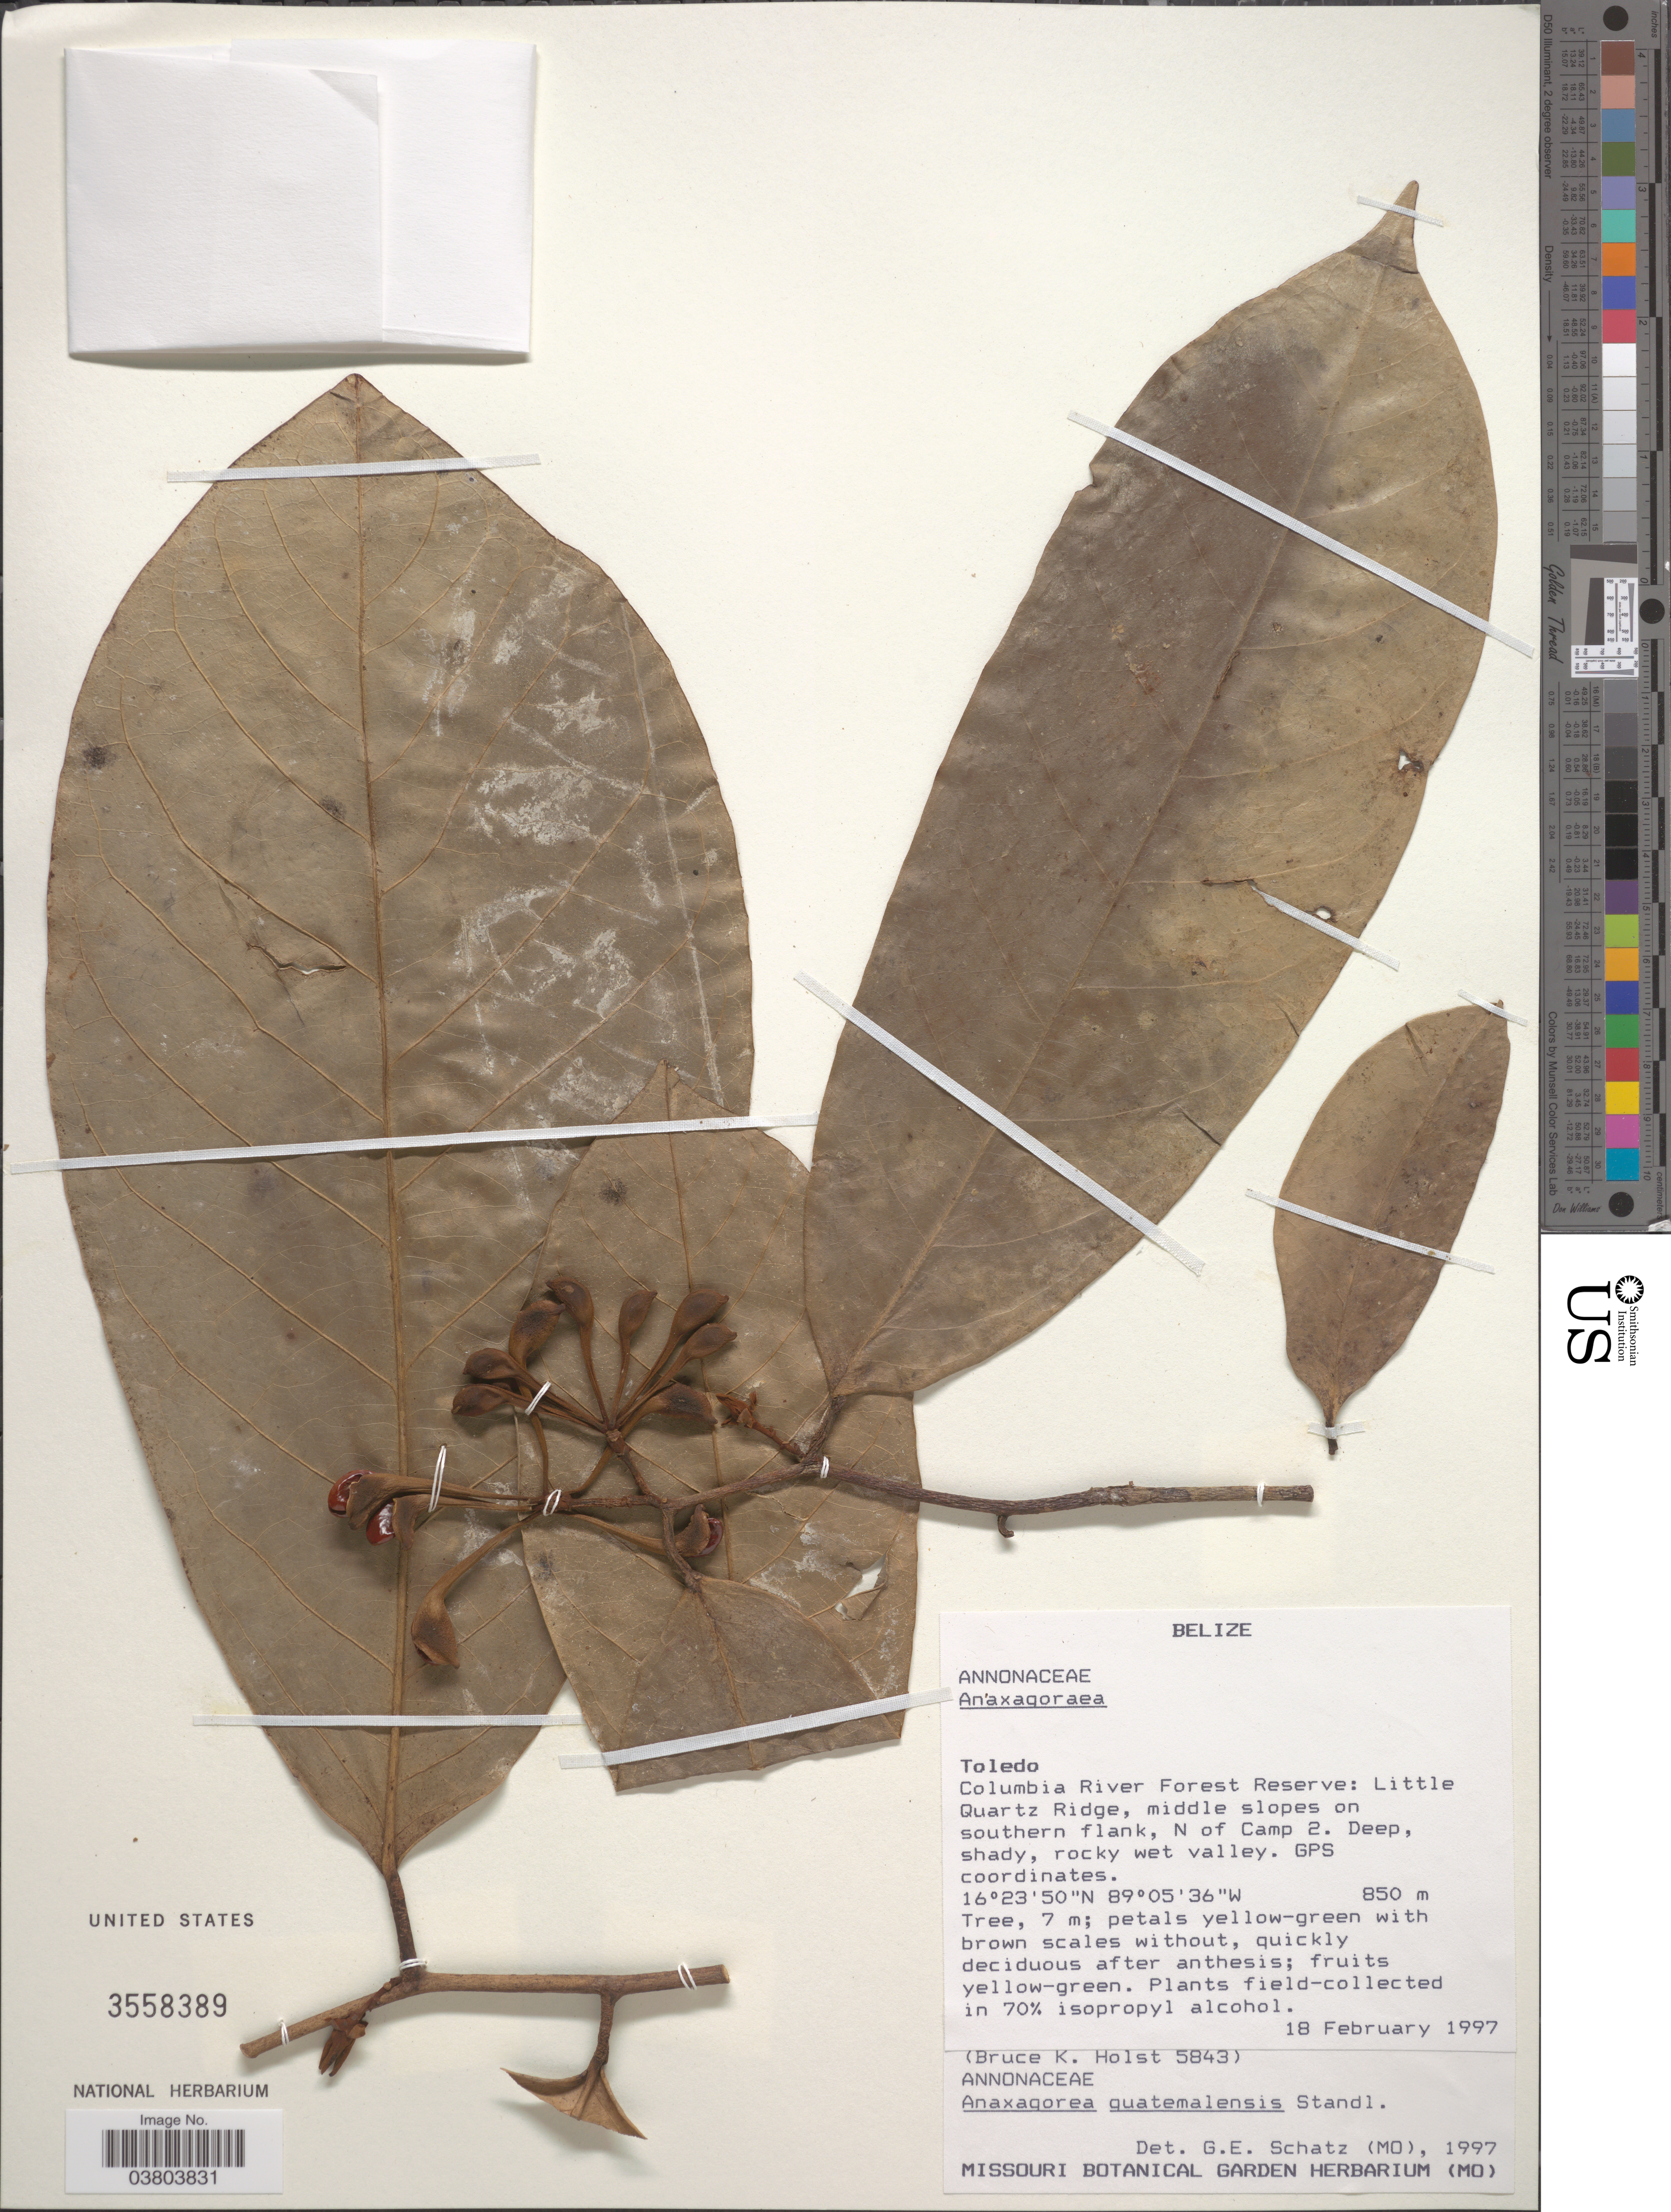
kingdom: Plantae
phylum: Tracheophyta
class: Magnoliopsida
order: Magnoliales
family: Annonaceae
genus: Anaxagorea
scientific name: Anaxagorea guatemalensis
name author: Standl.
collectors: B. Holst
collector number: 5843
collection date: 1997-02-18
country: Belize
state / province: Toledo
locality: Columbia River Forest Reserve: Little Quartz Ridge, middle slopes on southern flank, N of Camp 2.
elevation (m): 850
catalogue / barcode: US 3558389